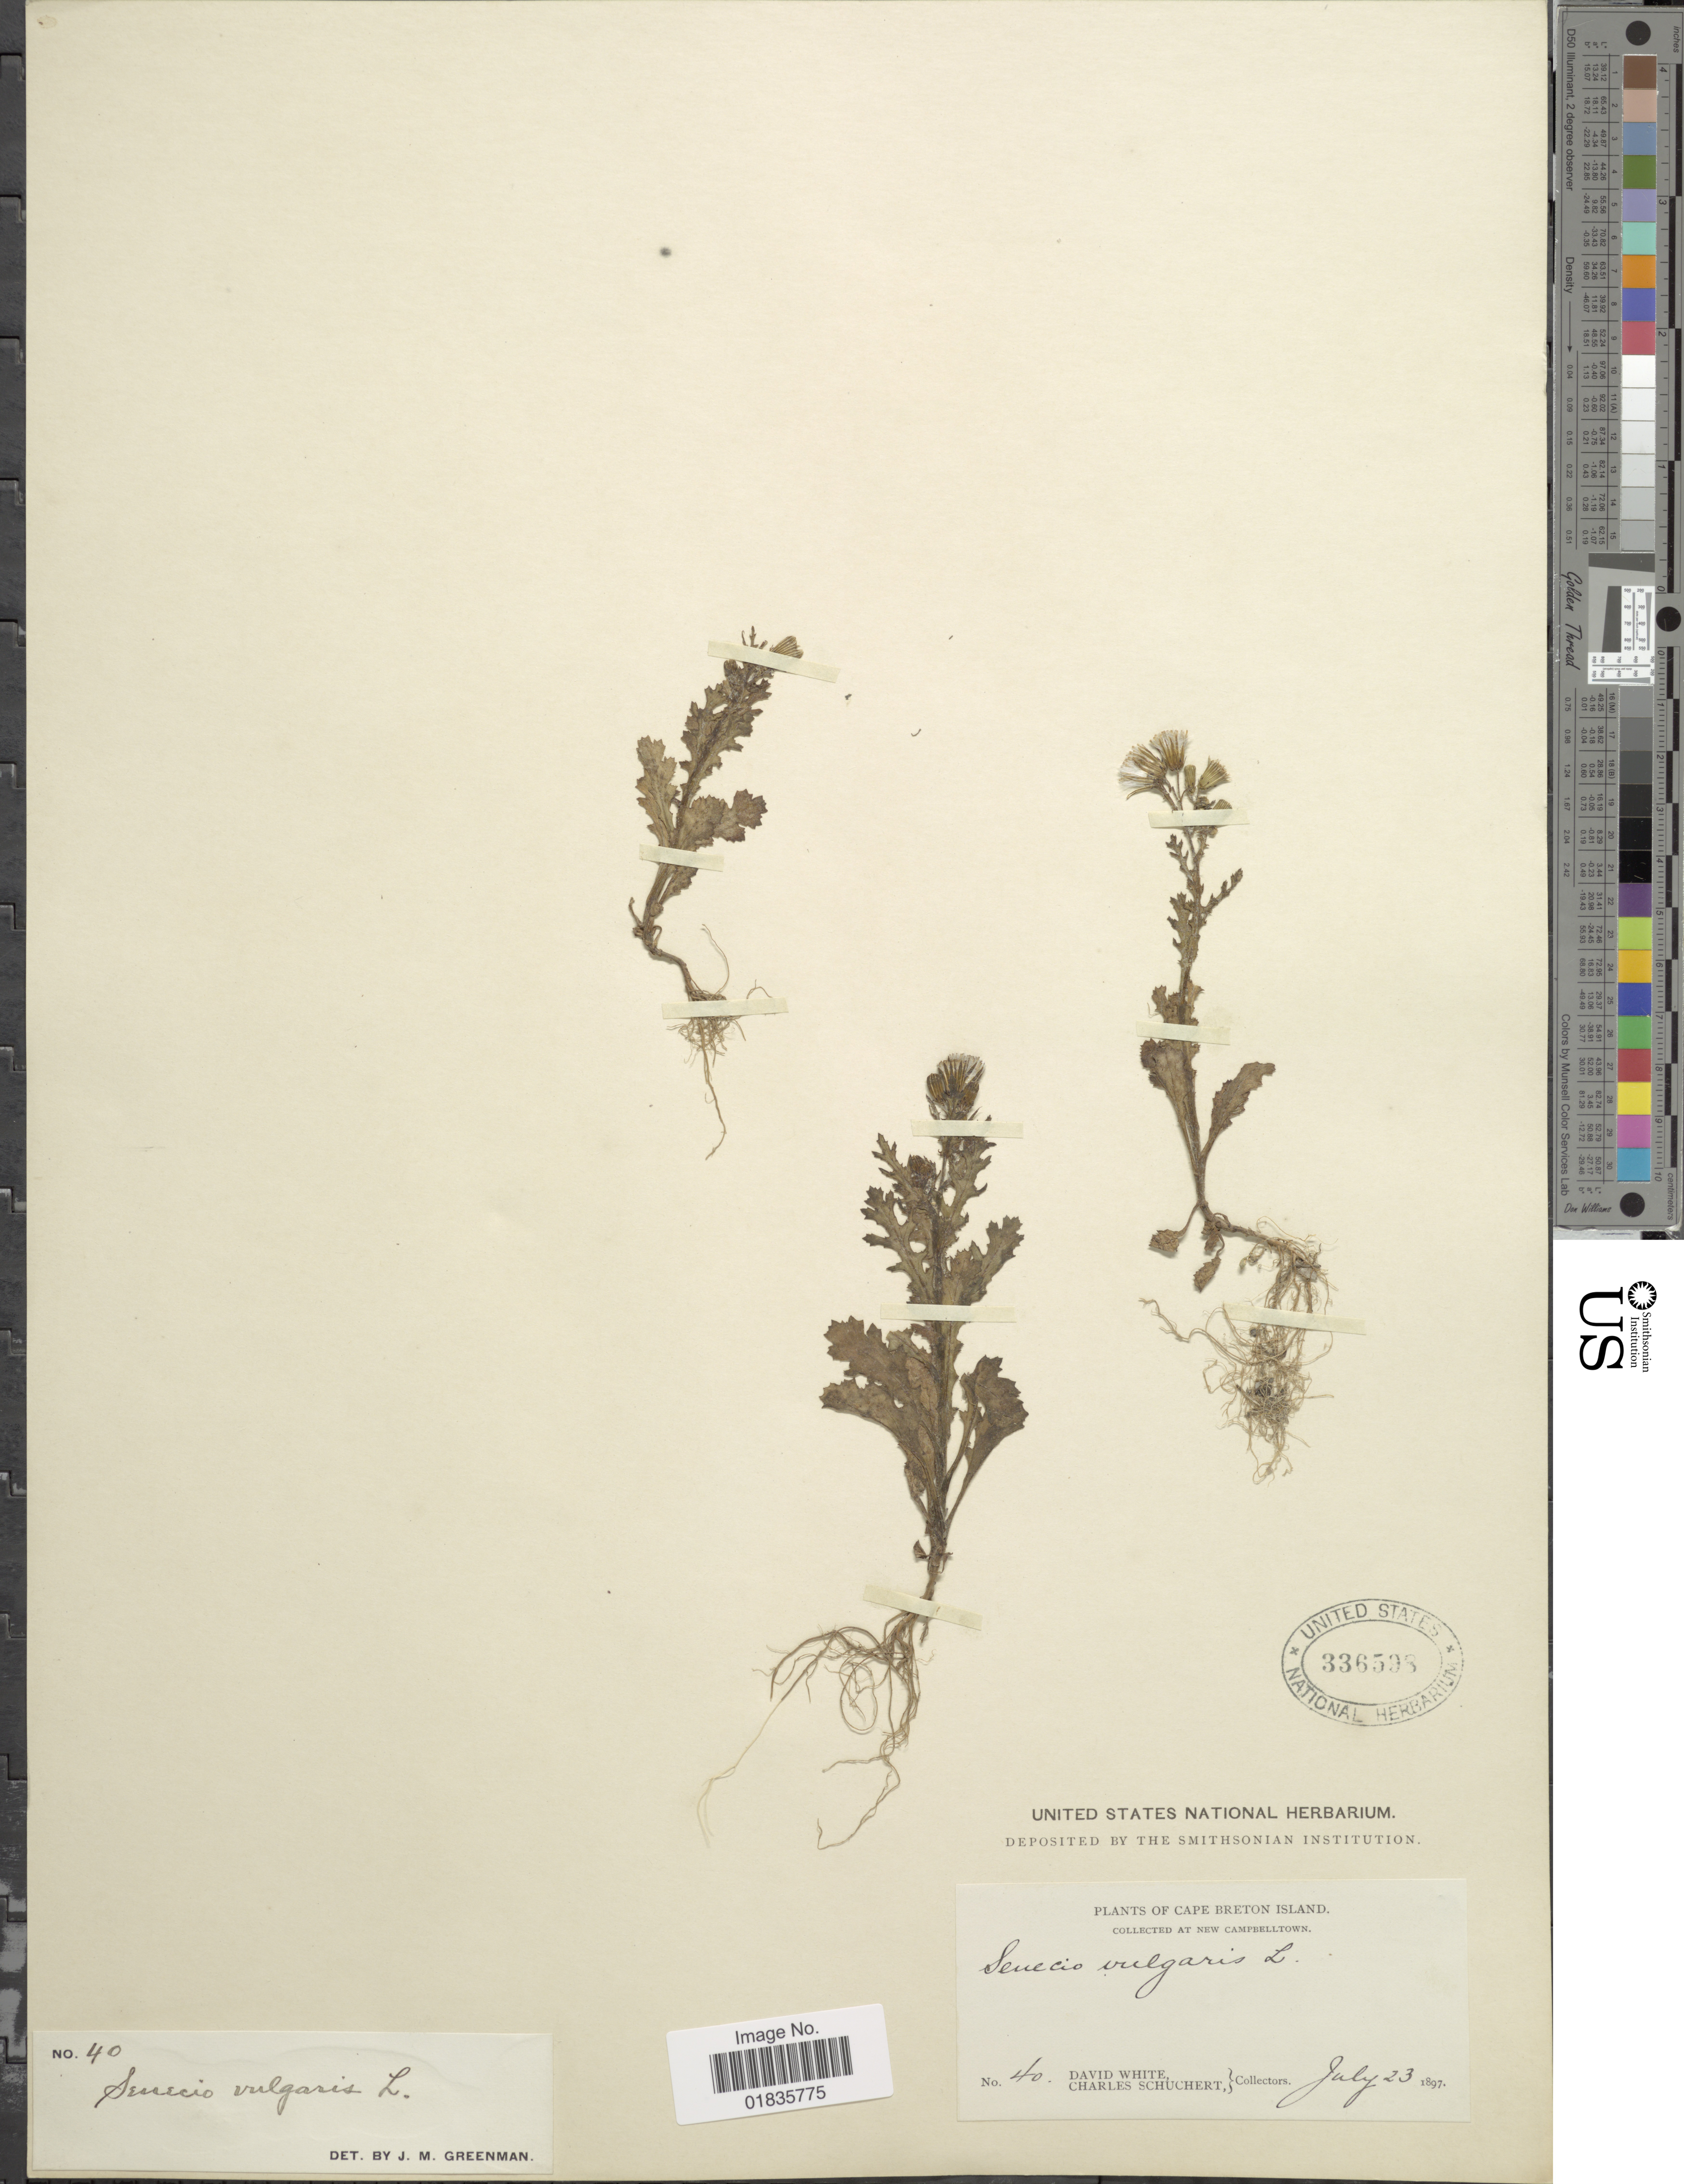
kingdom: Plantae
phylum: Tracheophyta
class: Magnoliopsida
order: Asterales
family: Asteraceae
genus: Senecio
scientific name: Senecio vulgaris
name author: L.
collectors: D. White & C. Schuchert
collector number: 40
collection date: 1897-07-23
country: Canada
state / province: Nova Scotia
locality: Cape Breton Island, New Campbelltown.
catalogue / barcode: US 336598